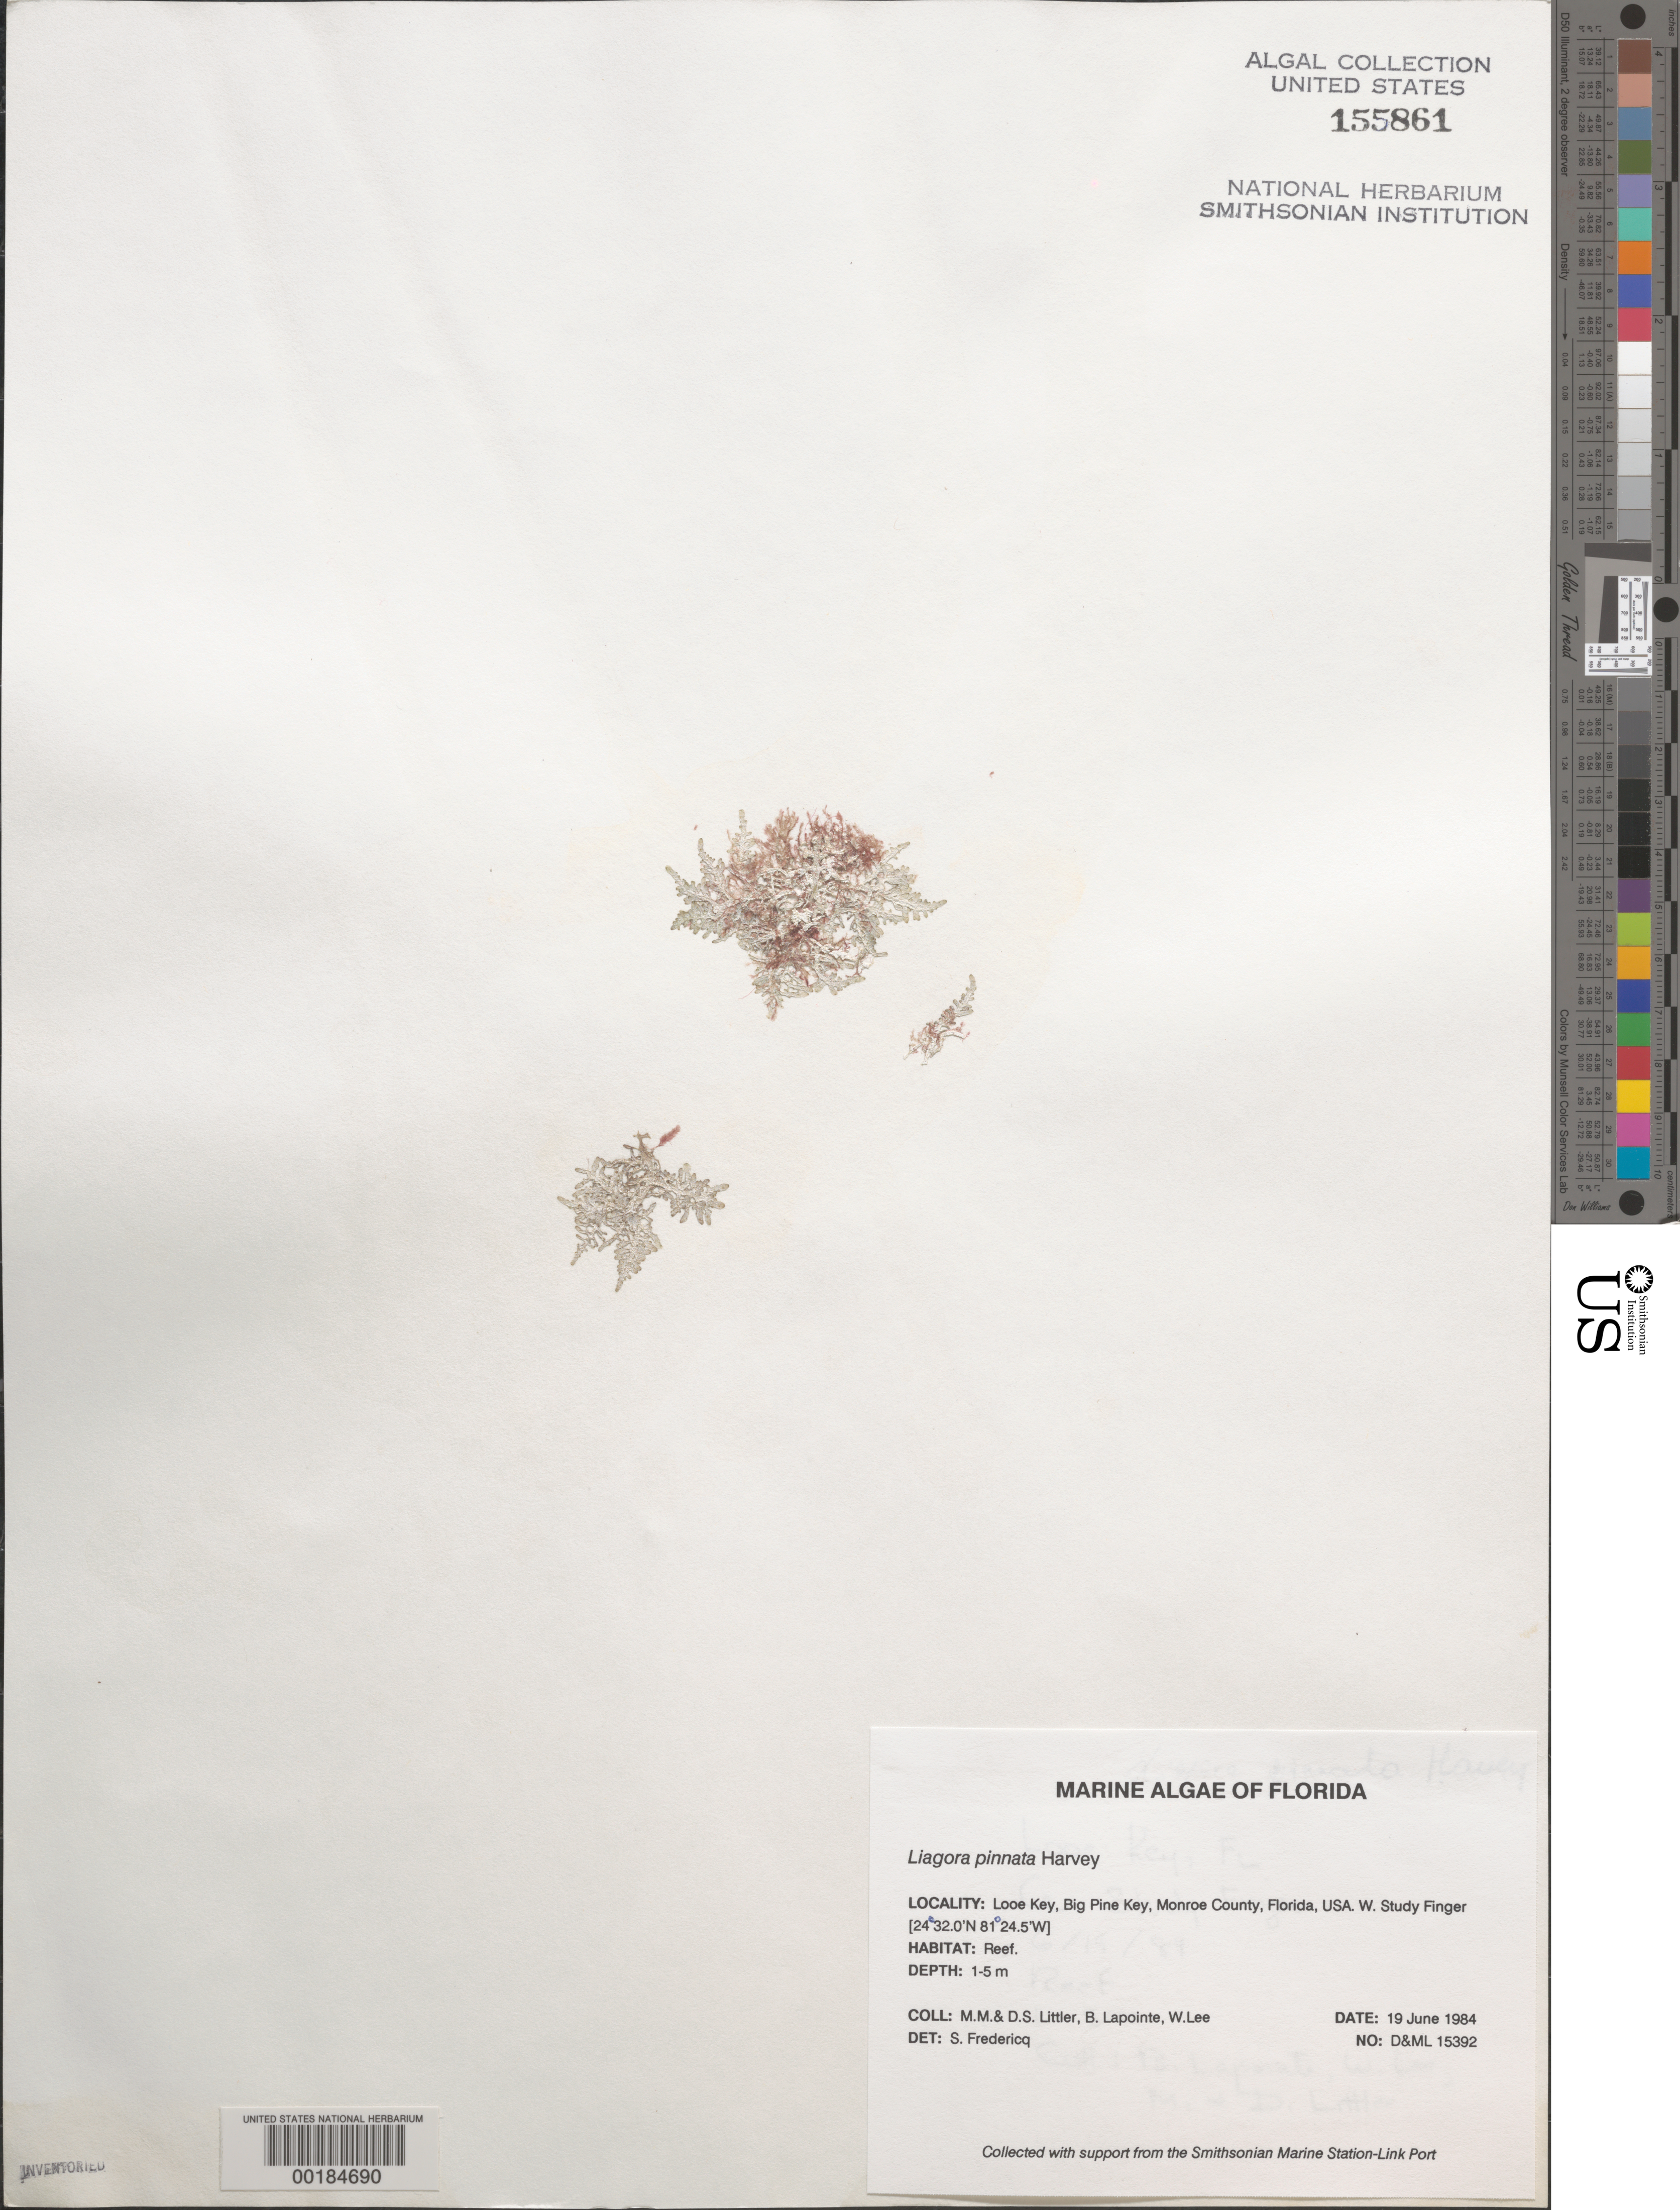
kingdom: Plantae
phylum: Rhodophyta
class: Florideophyceae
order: Nemaliales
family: Liagoraceae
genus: Liagora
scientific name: Liagora pinnata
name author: Harv.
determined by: Fredericq, S.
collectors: M. M. Littler, D. S. Littler, B. Lapointe & W. Lee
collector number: D&ML 15392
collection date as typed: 19 Jun 1984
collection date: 1984-06-19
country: United States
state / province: Florida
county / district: Monroe County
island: Looe Key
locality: Looe Key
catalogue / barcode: US 155861